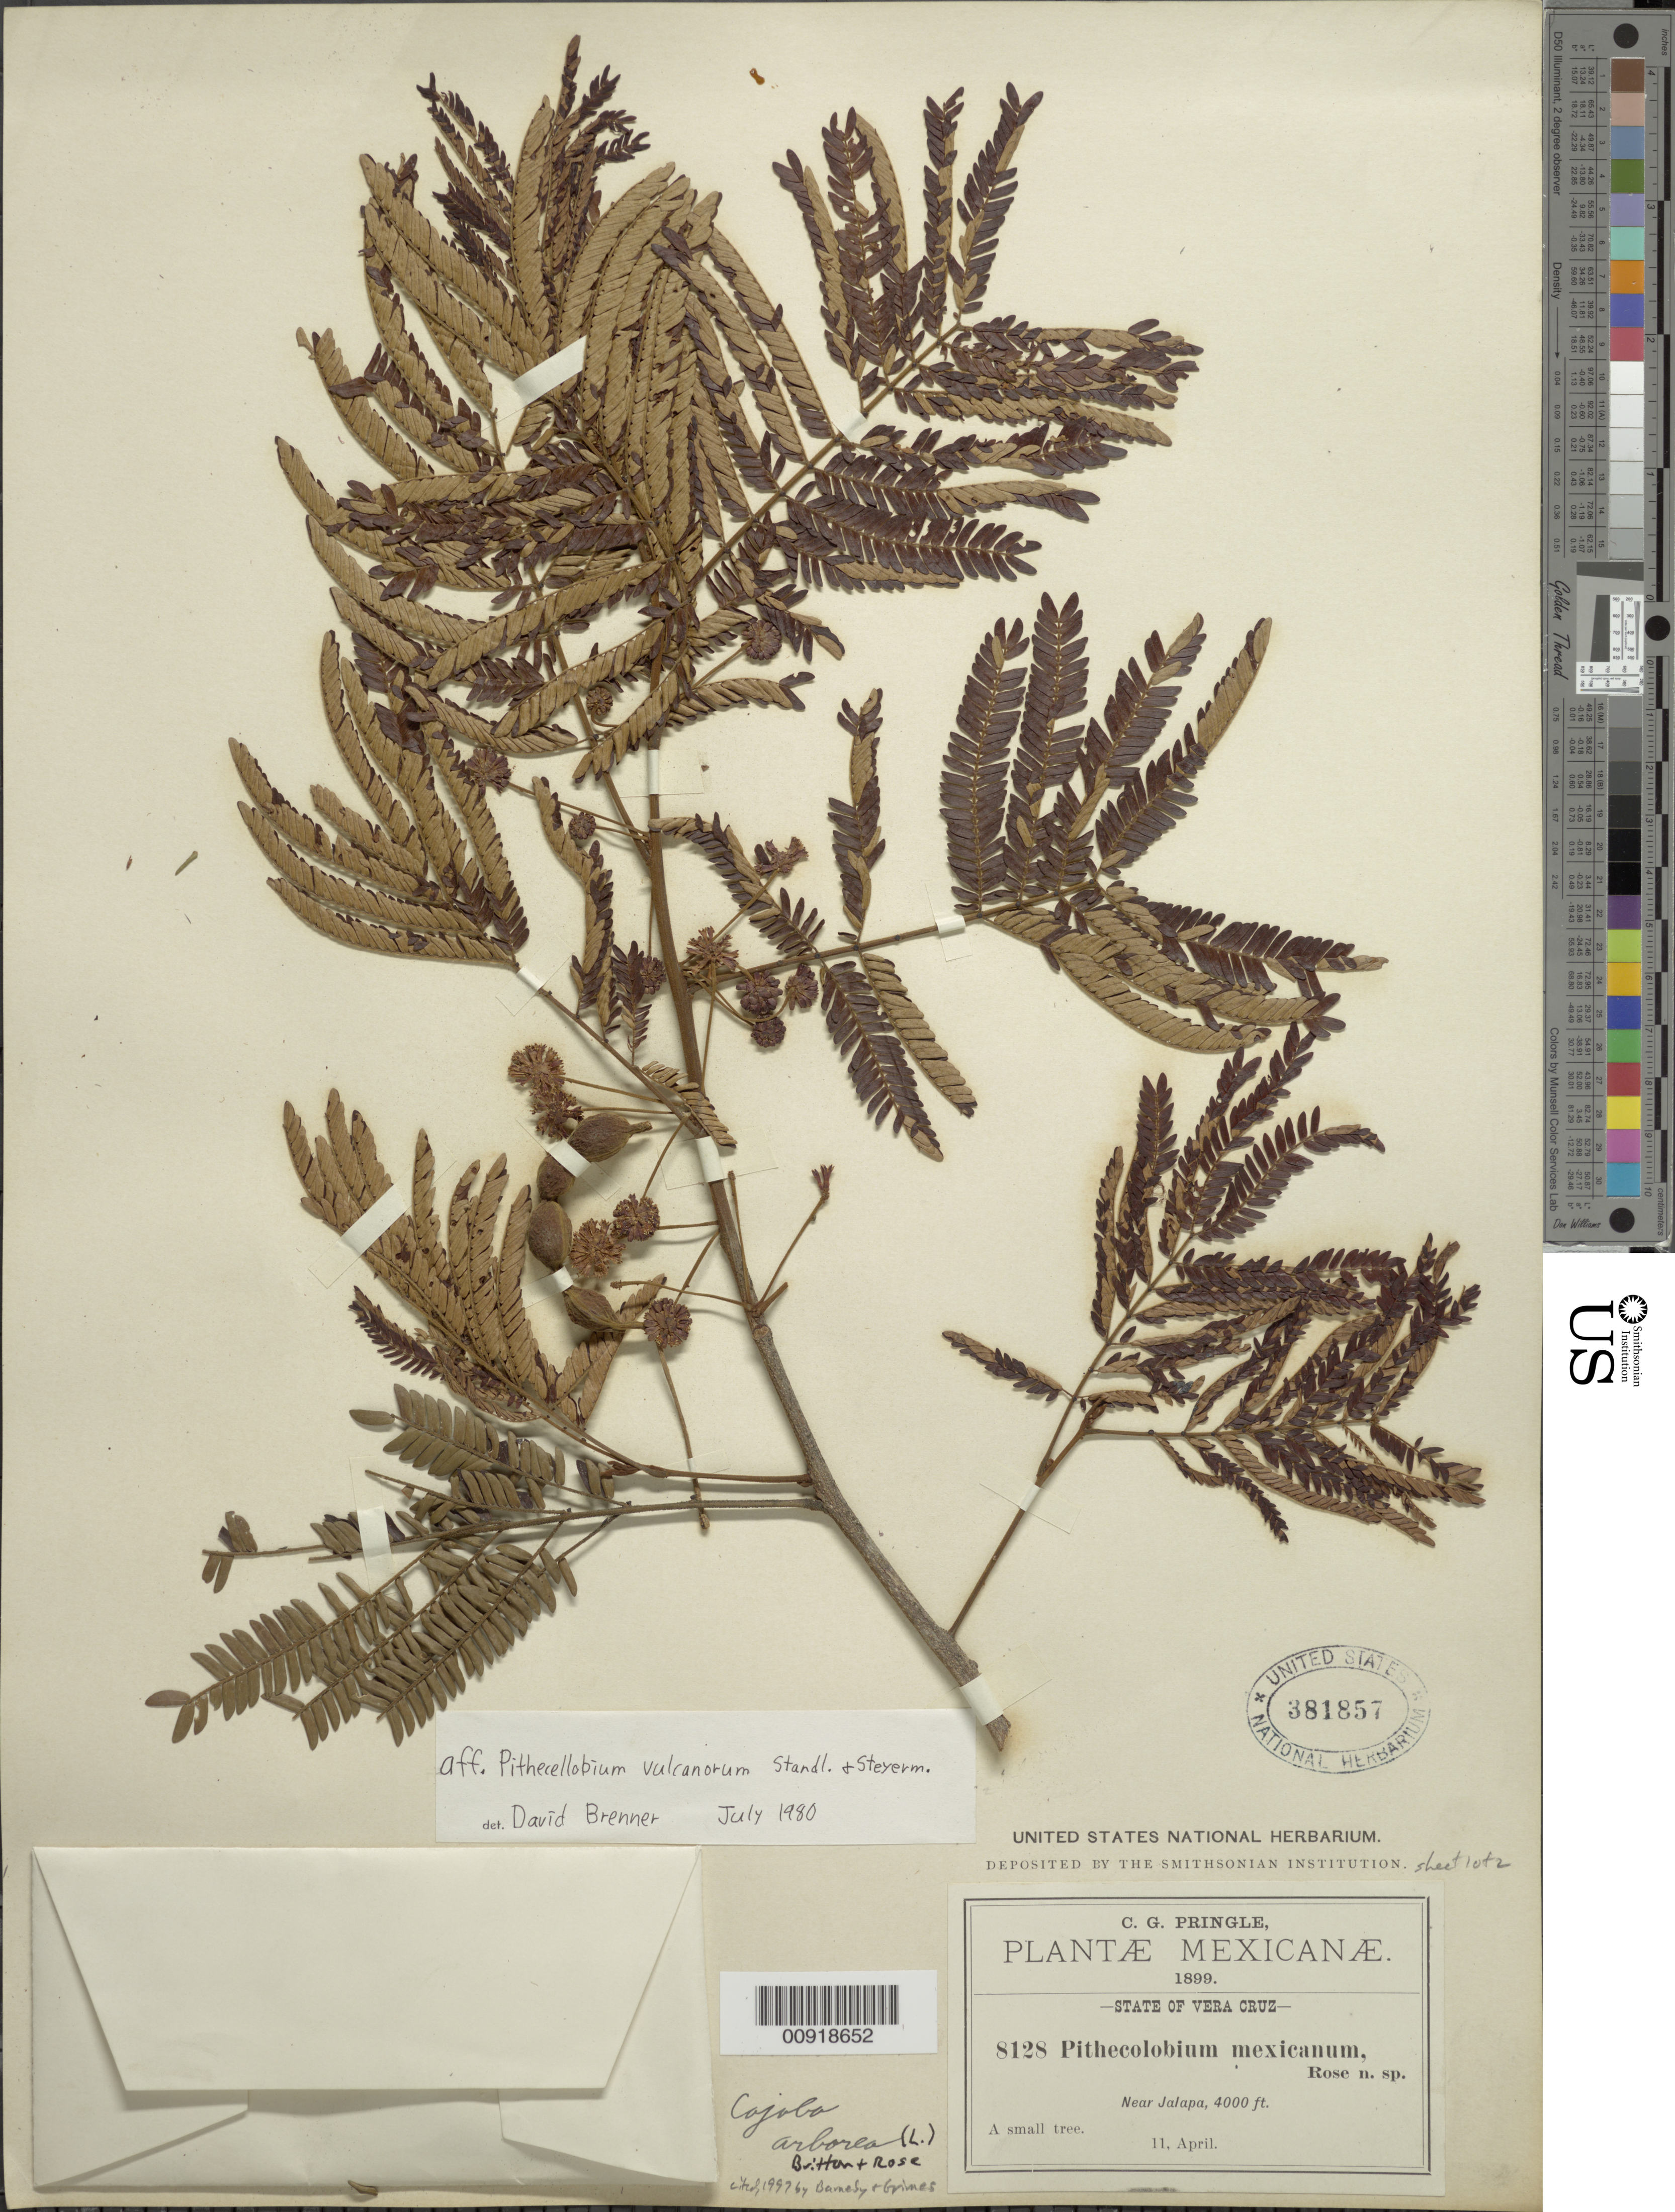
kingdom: Plantae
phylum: Tracheophyta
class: Magnoliopsida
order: Fabales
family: Fabaceae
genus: Cojoba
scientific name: Cojoba arborea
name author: (L.) Britton & Rose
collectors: C. G. Pringle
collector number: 8128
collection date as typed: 11 Apr 1899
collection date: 1899-04-11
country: Mexico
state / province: Veracruz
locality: Near Jalapa, State of Veracruz.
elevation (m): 1219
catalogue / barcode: US 381857